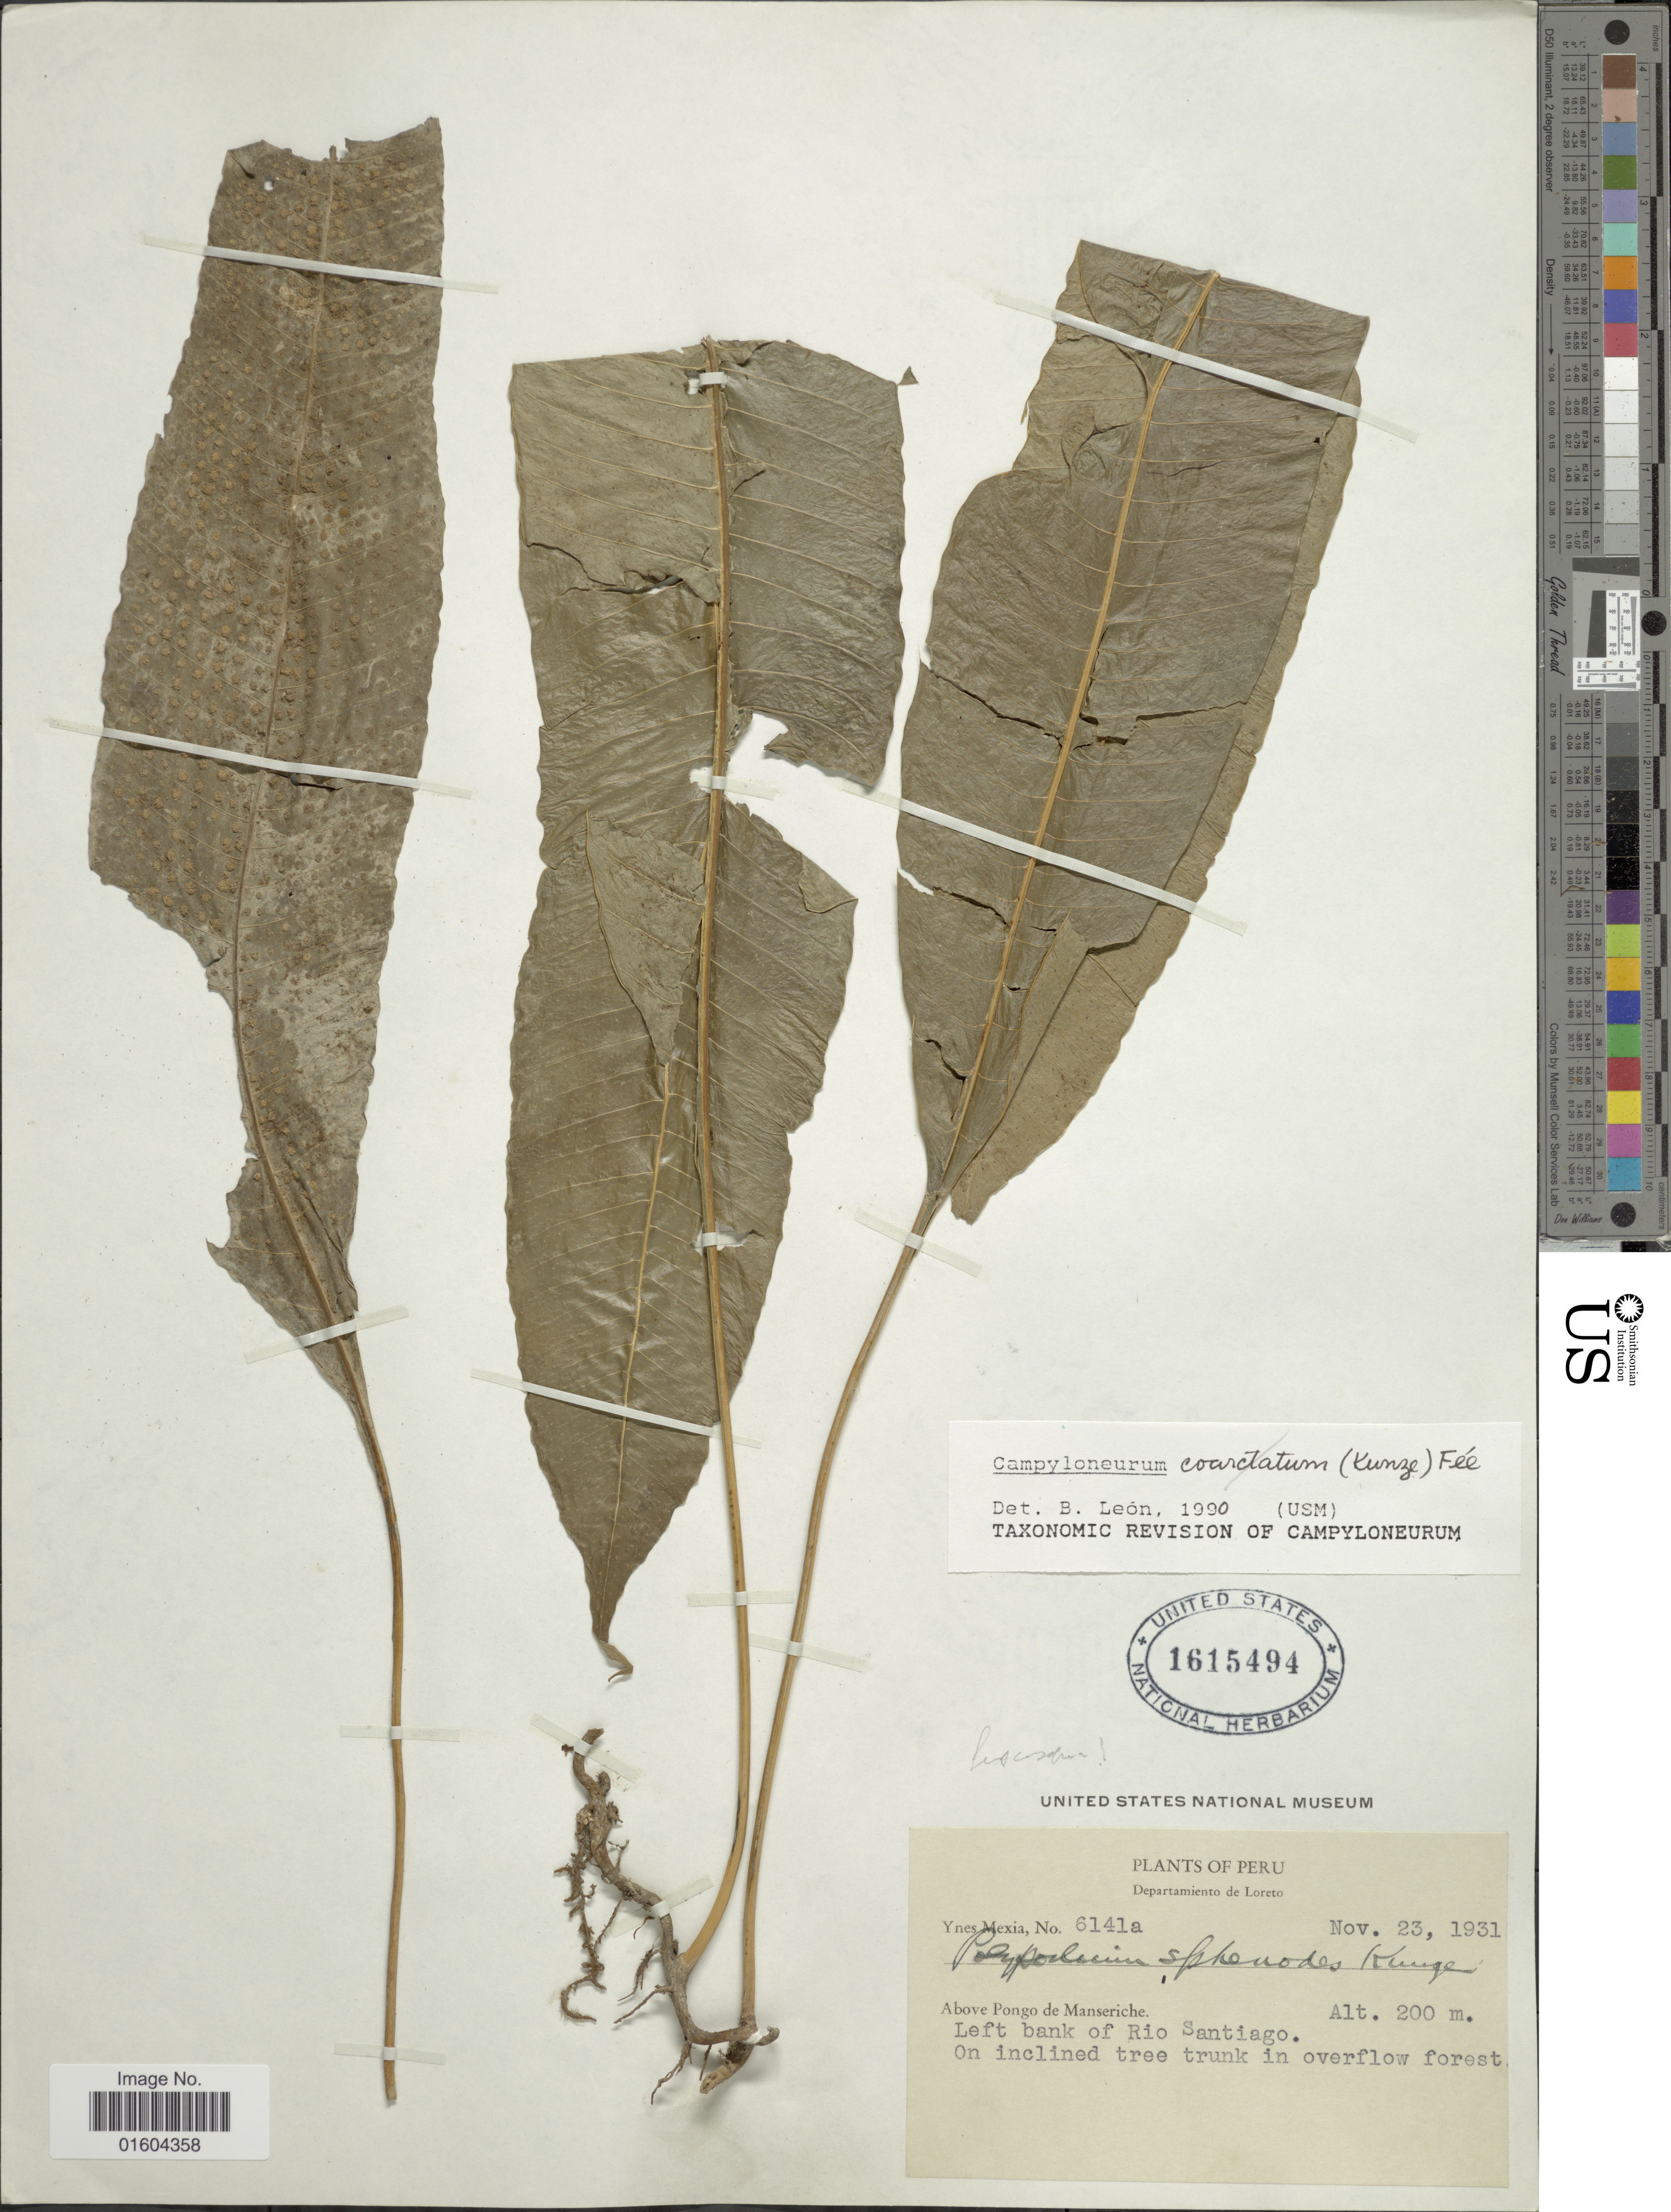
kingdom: Plantae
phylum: Tracheophyta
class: Polypodiopsida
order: Polypodiales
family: Polypodiaceae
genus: Campyloneurum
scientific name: Campyloneurum fuscosquamatum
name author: Lellinger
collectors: Y. Mexia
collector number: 6141a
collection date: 1931-11-23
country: Peru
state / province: Loreto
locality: Departamiento de Loreto. Above Pongo de Manseriche. Left bank of Rio Santiago.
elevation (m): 200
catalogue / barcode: US 1615494